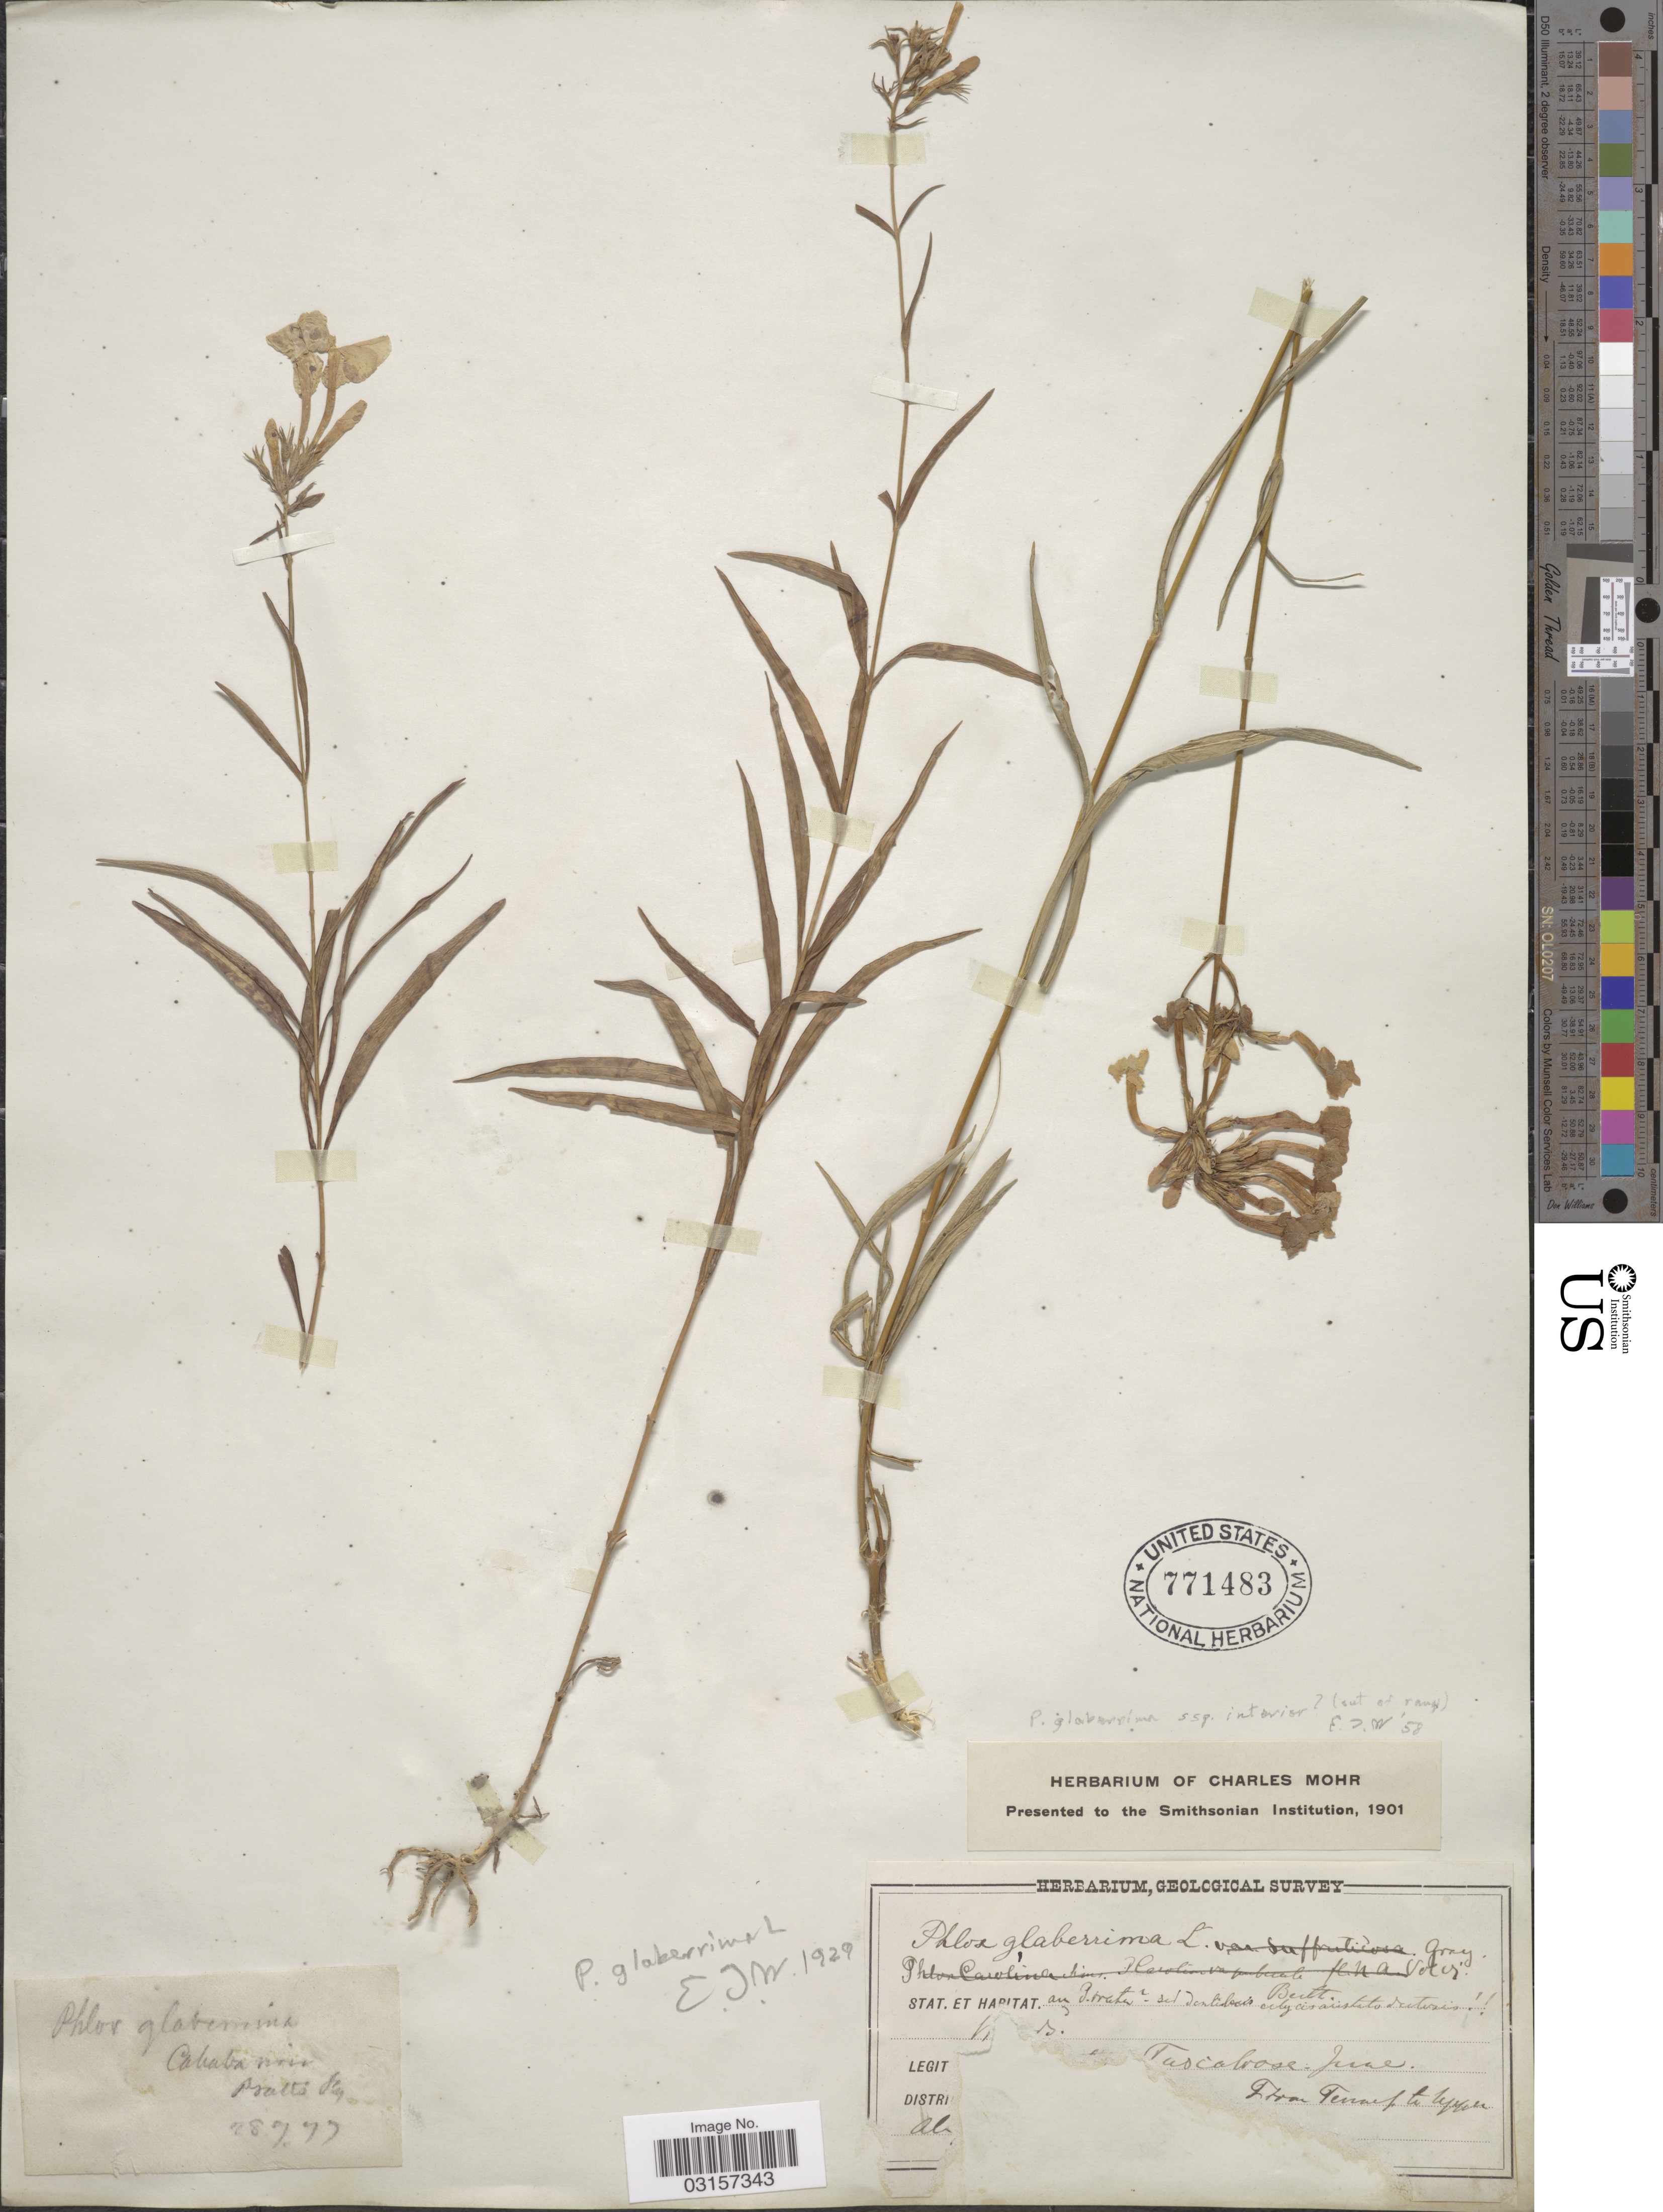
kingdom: Plantae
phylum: Tracheophyta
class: Magnoliopsida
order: Ericales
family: Polemoniaceae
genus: Phlox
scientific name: Phlox glaberrima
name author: L.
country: United States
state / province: Alabama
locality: Tuscaloosa. Tennessee to Upper Alabama.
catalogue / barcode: US 771483